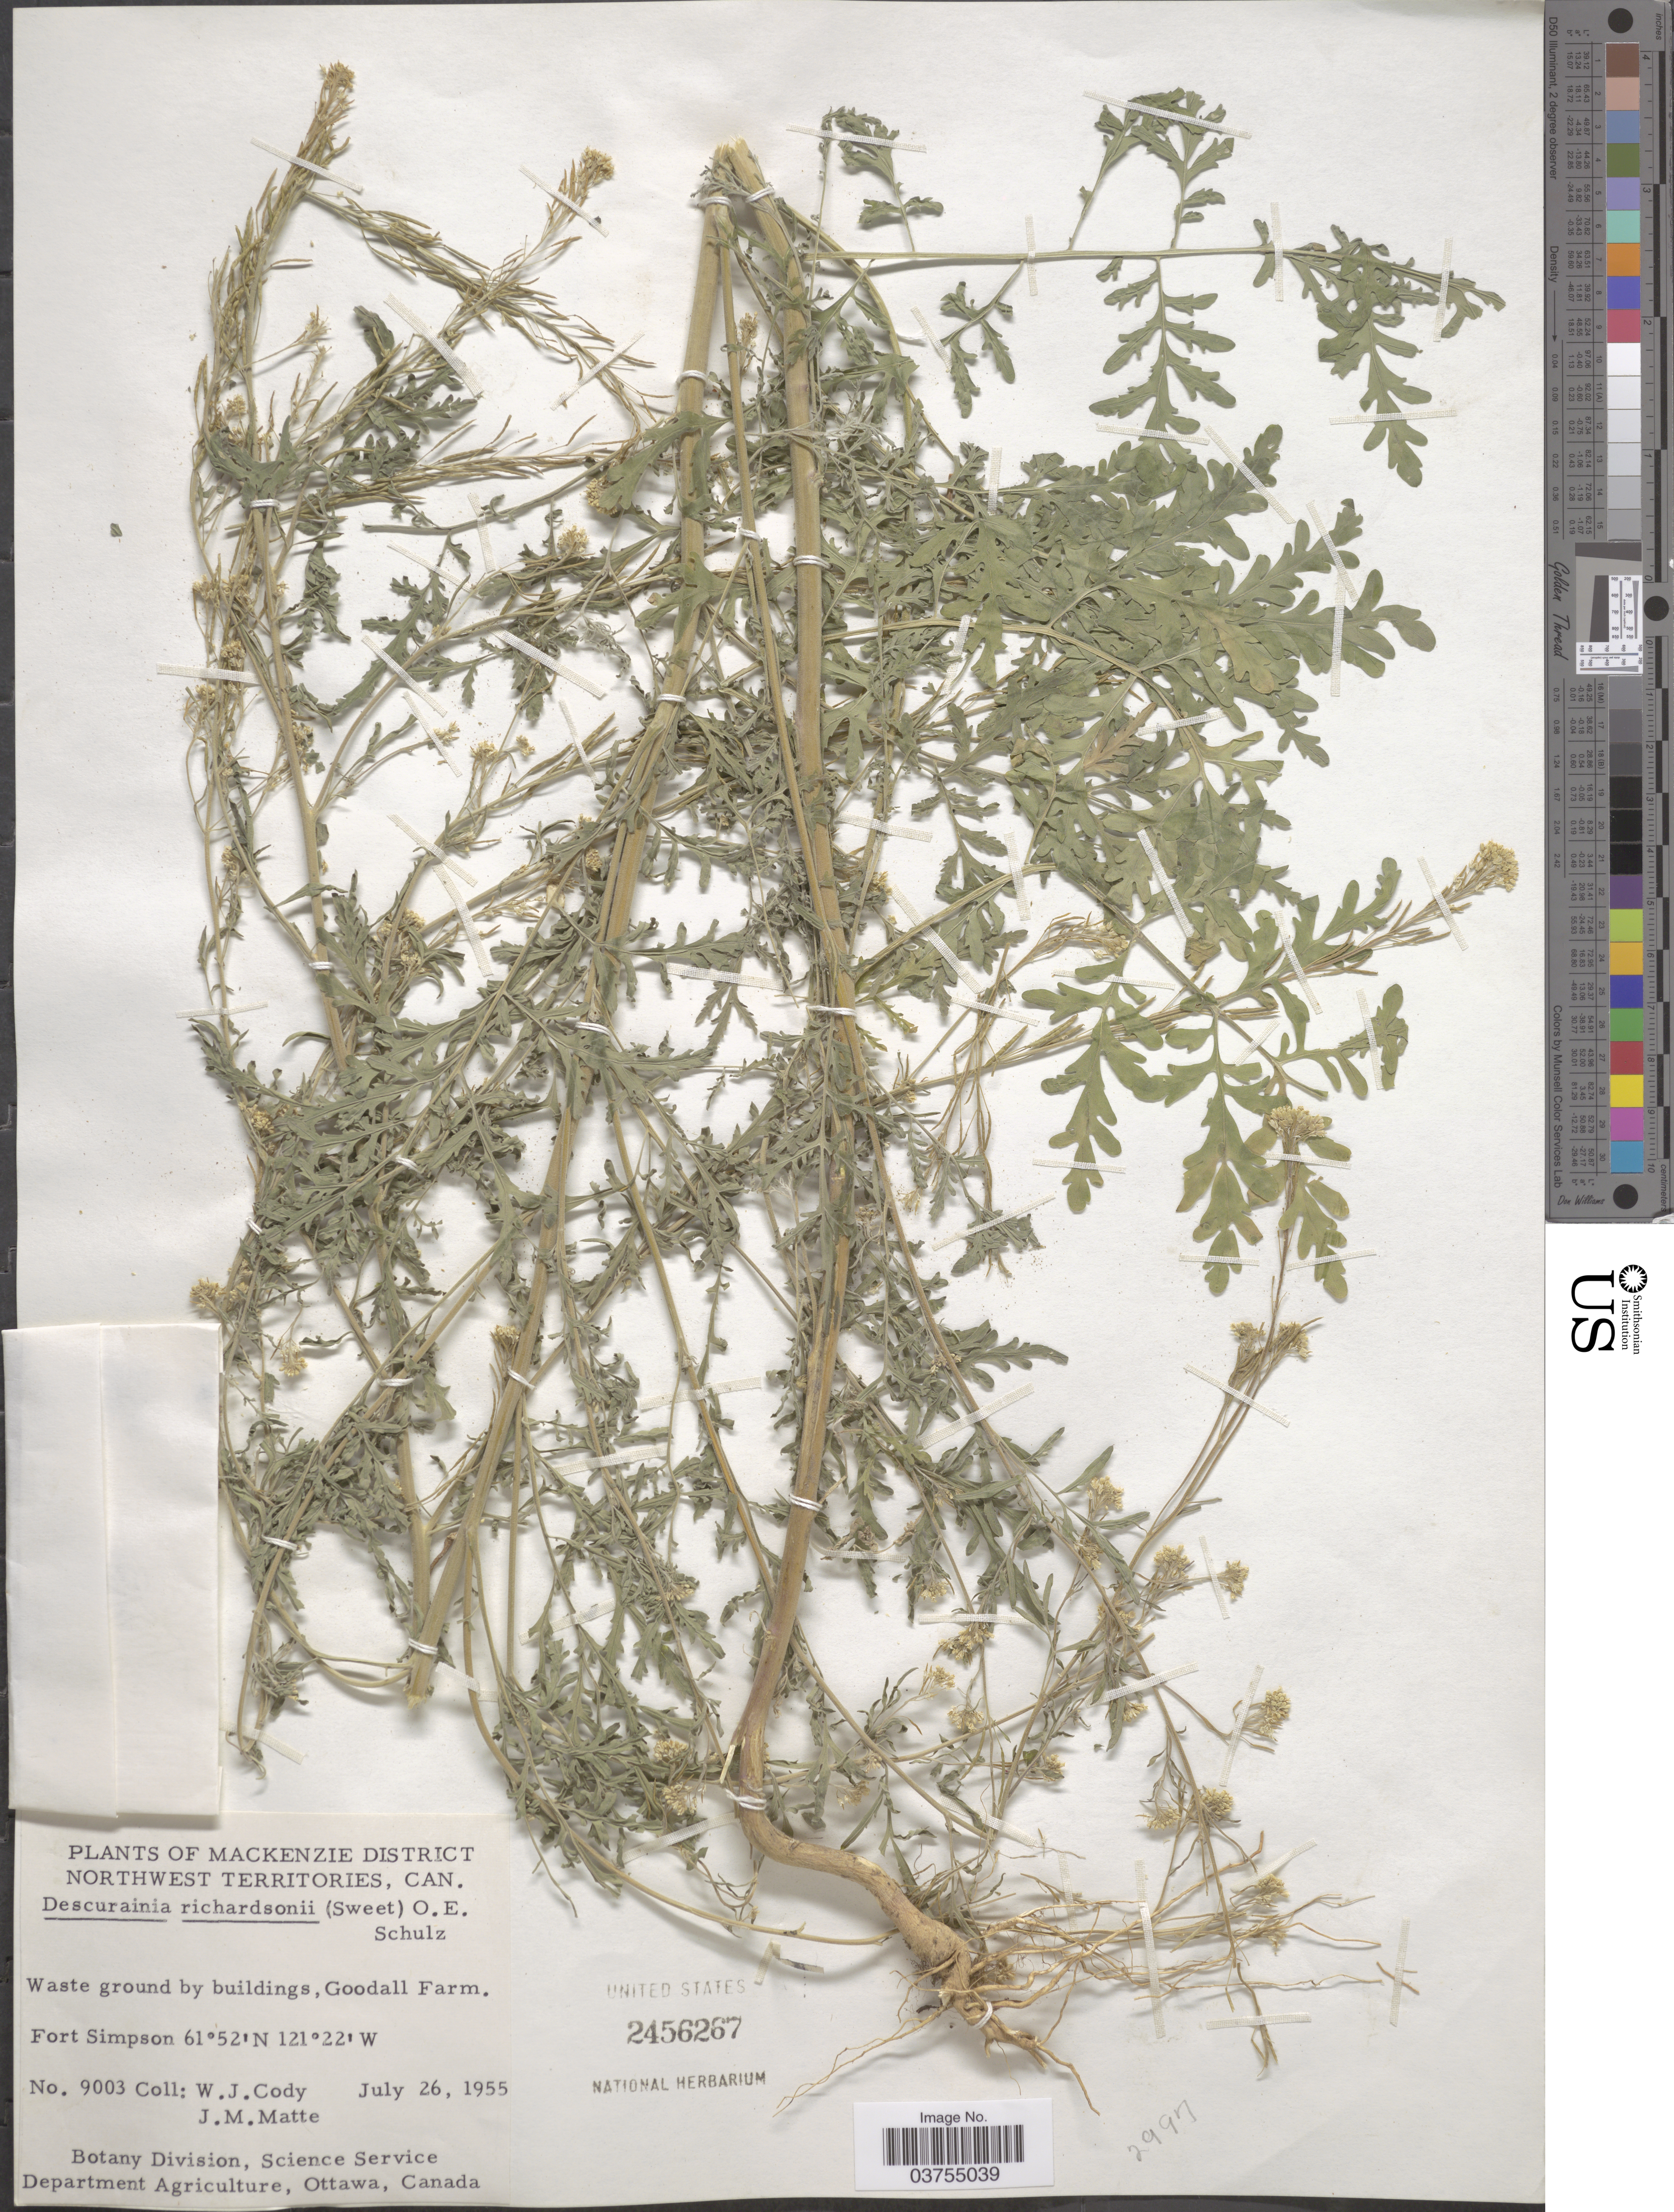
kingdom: Plantae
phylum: Tracheophyta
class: Magnoliopsida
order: Brassicales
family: Brassicaceae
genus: Descurainia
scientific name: Descurainia richardsonii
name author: (C.A. Mey.) O.E. Schulz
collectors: W. Cody & J. Matte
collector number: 9003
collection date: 1955-07-26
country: Canada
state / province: Northwest Territories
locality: Mackenzie District. Waste ground by buildings, Goodall Farm. Fort Simpson.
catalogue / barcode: US 2456267